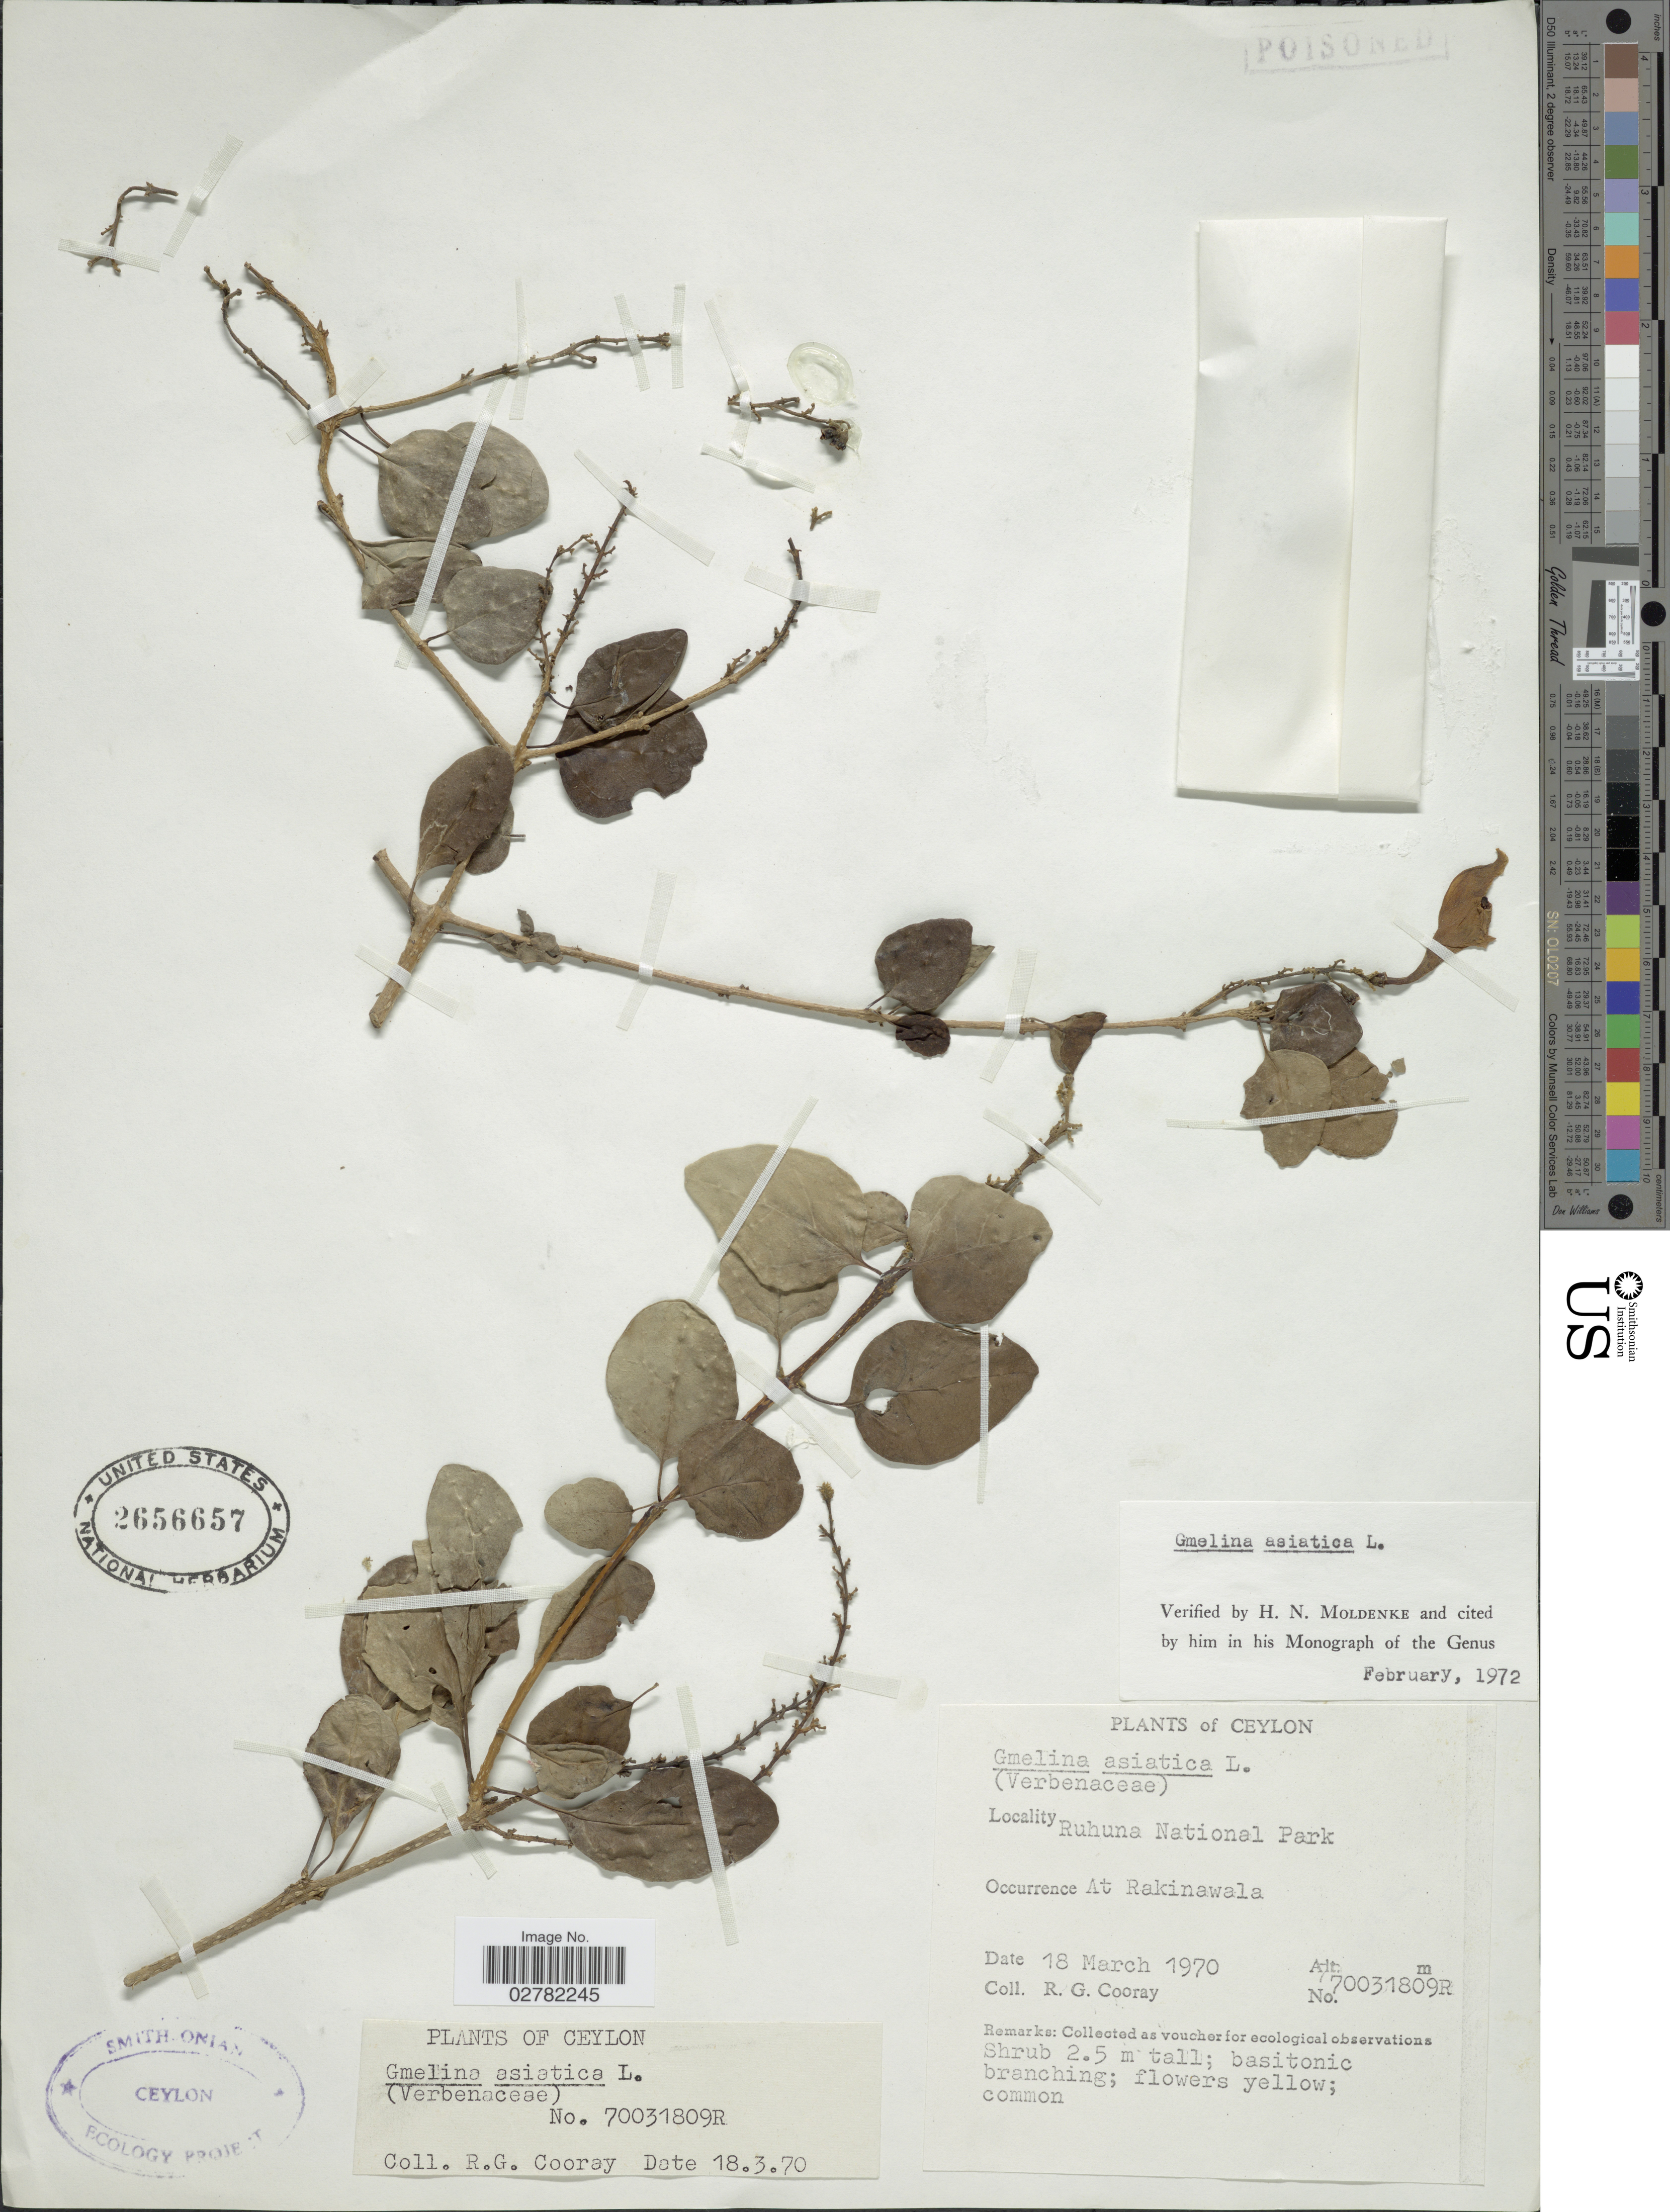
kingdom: Plantae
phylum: Tracheophyta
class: Magnoliopsida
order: Lamiales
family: Lamiaceae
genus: Gmelina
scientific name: Gmelina asiatica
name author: L.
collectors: R. Cooray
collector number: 70031809R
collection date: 1970-03-18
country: Sri Lanka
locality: Ceylon. Ruhuna National Park. At Rakinawala.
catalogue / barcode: US 2656657